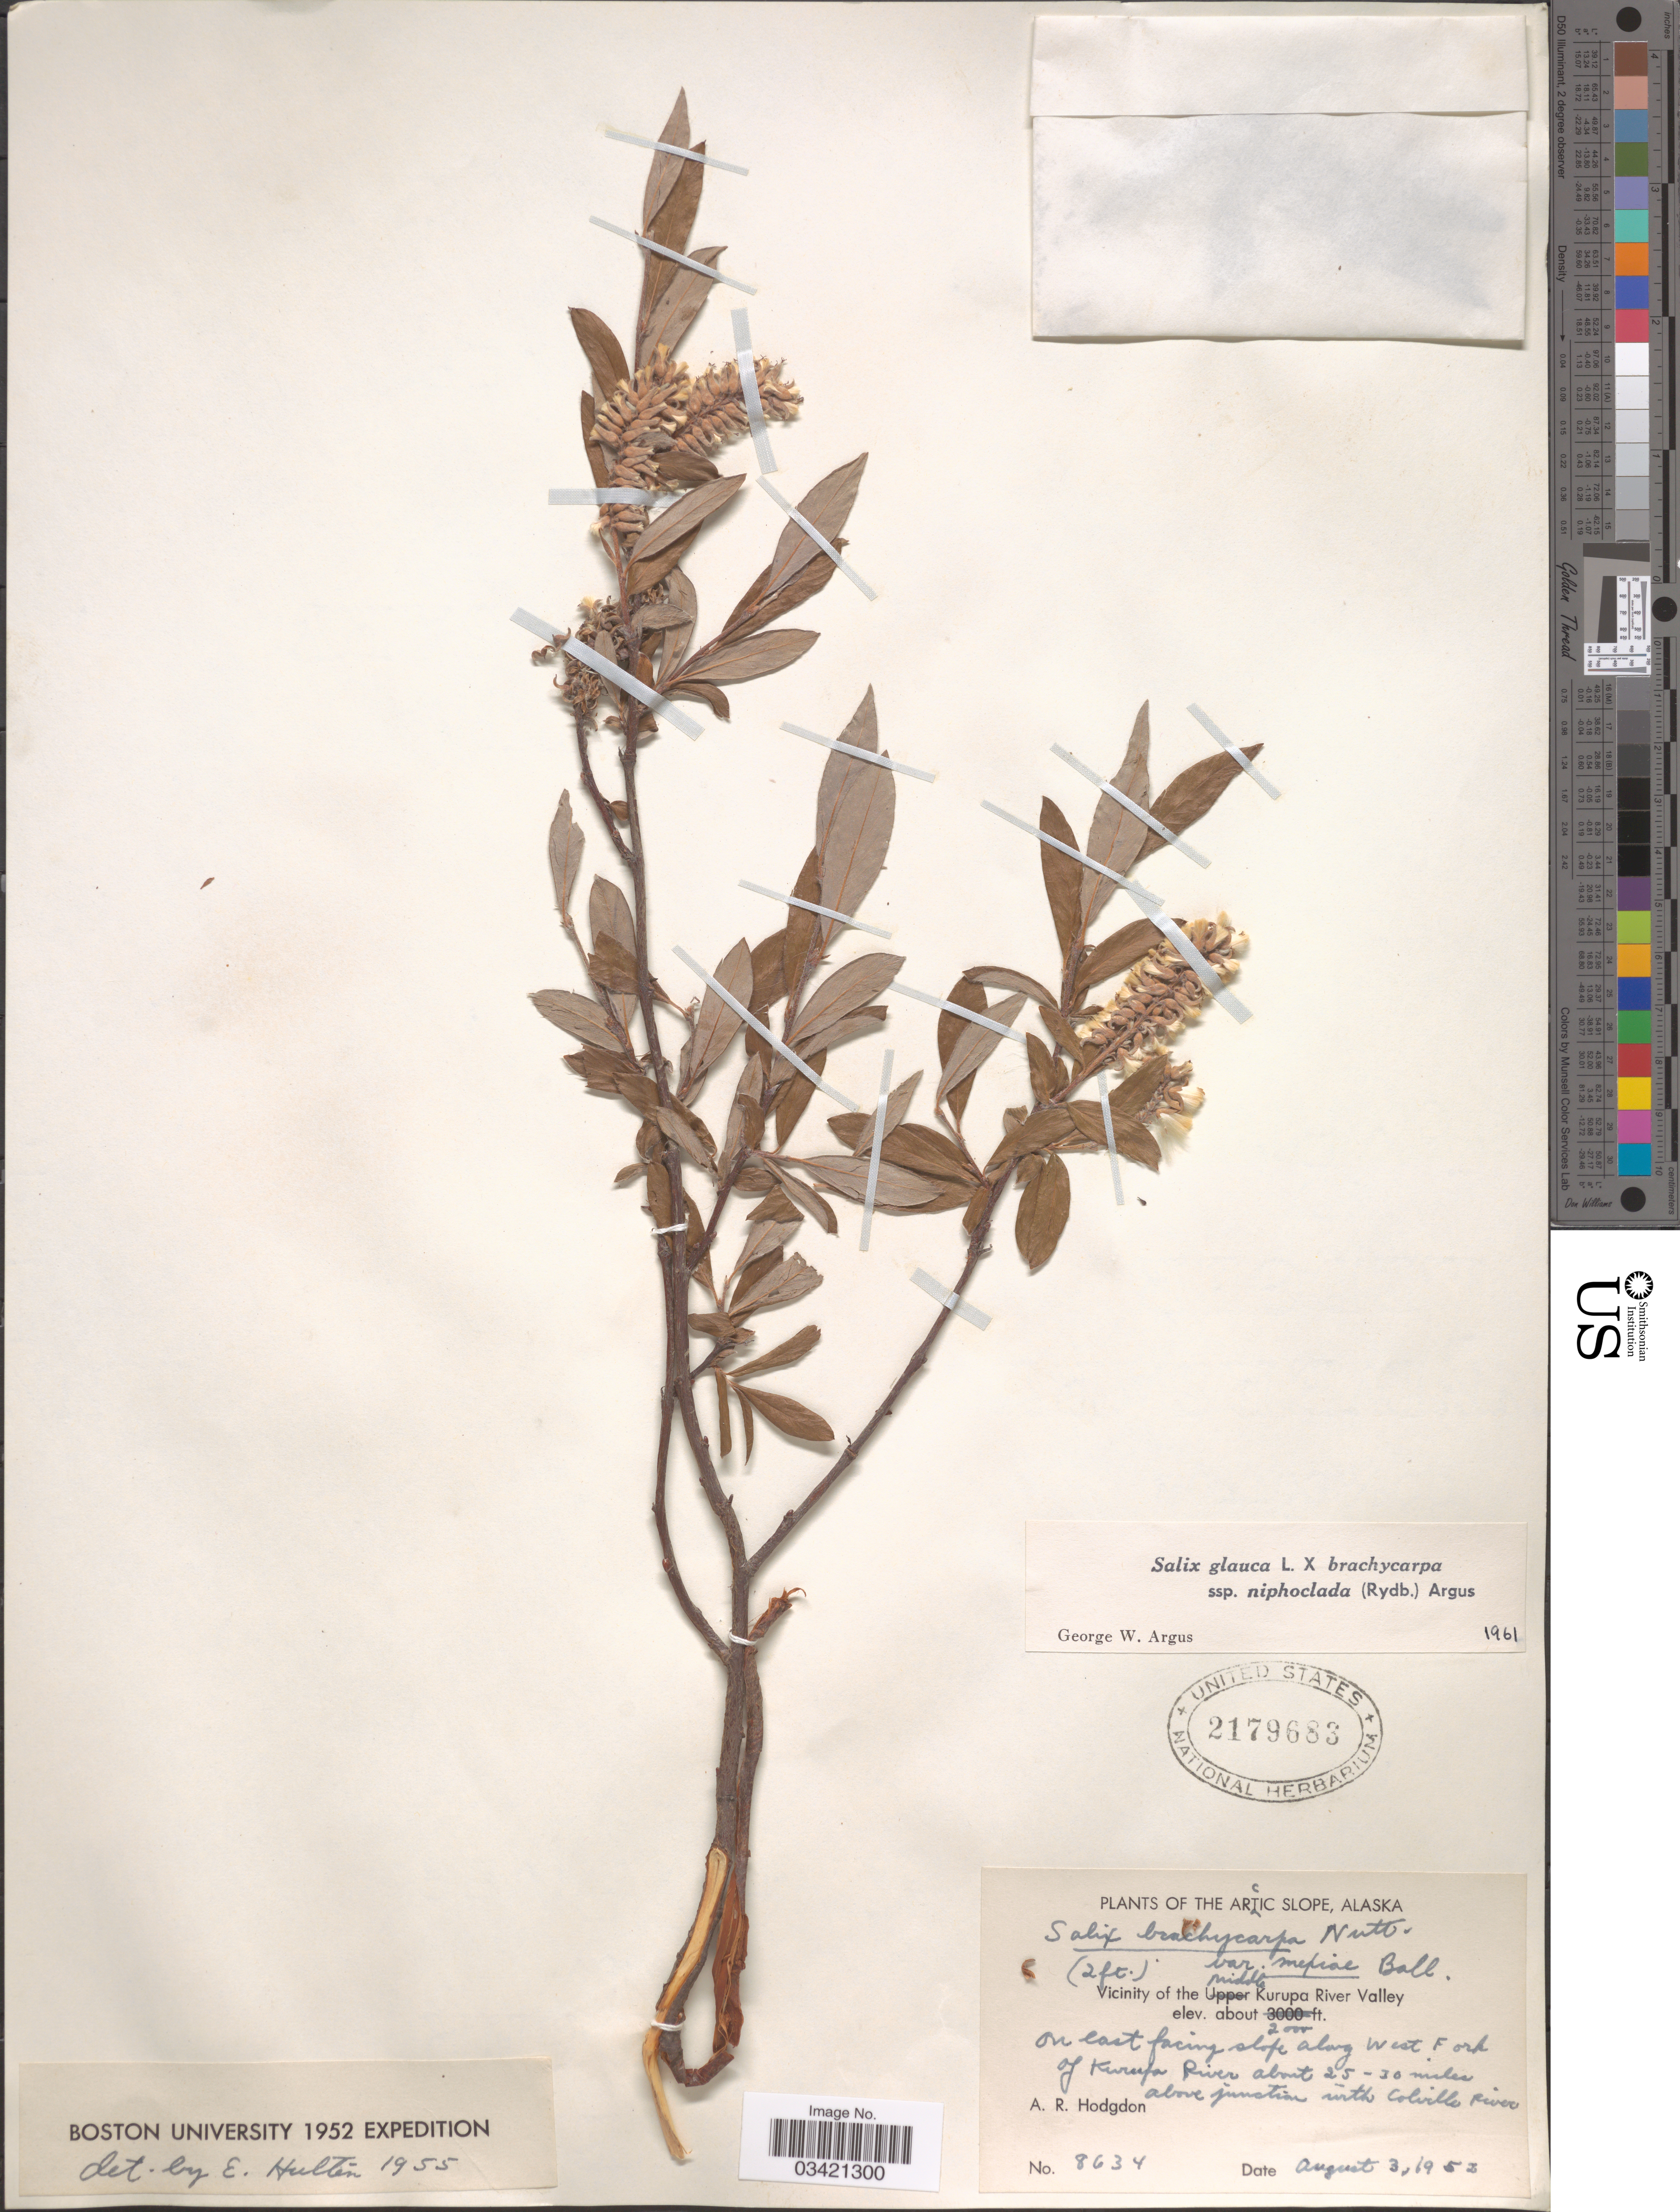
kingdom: Plantae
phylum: Tracheophyta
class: Magnoliopsida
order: Malpighiales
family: Salicaceae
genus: Salix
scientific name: Salix glauca x S. brachycarpa subsp. niphoclada (Rydb.) Argus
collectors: A. R. Hodgdon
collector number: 8634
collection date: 1952-08-03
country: United States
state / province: Alaska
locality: The Arctic Slope. Vicinity of the Middle Kurupa River Valley. On east facing slope along West Fork of Kurupa River about 25-30 miles above junction with Colville River.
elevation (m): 610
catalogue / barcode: US 2179683